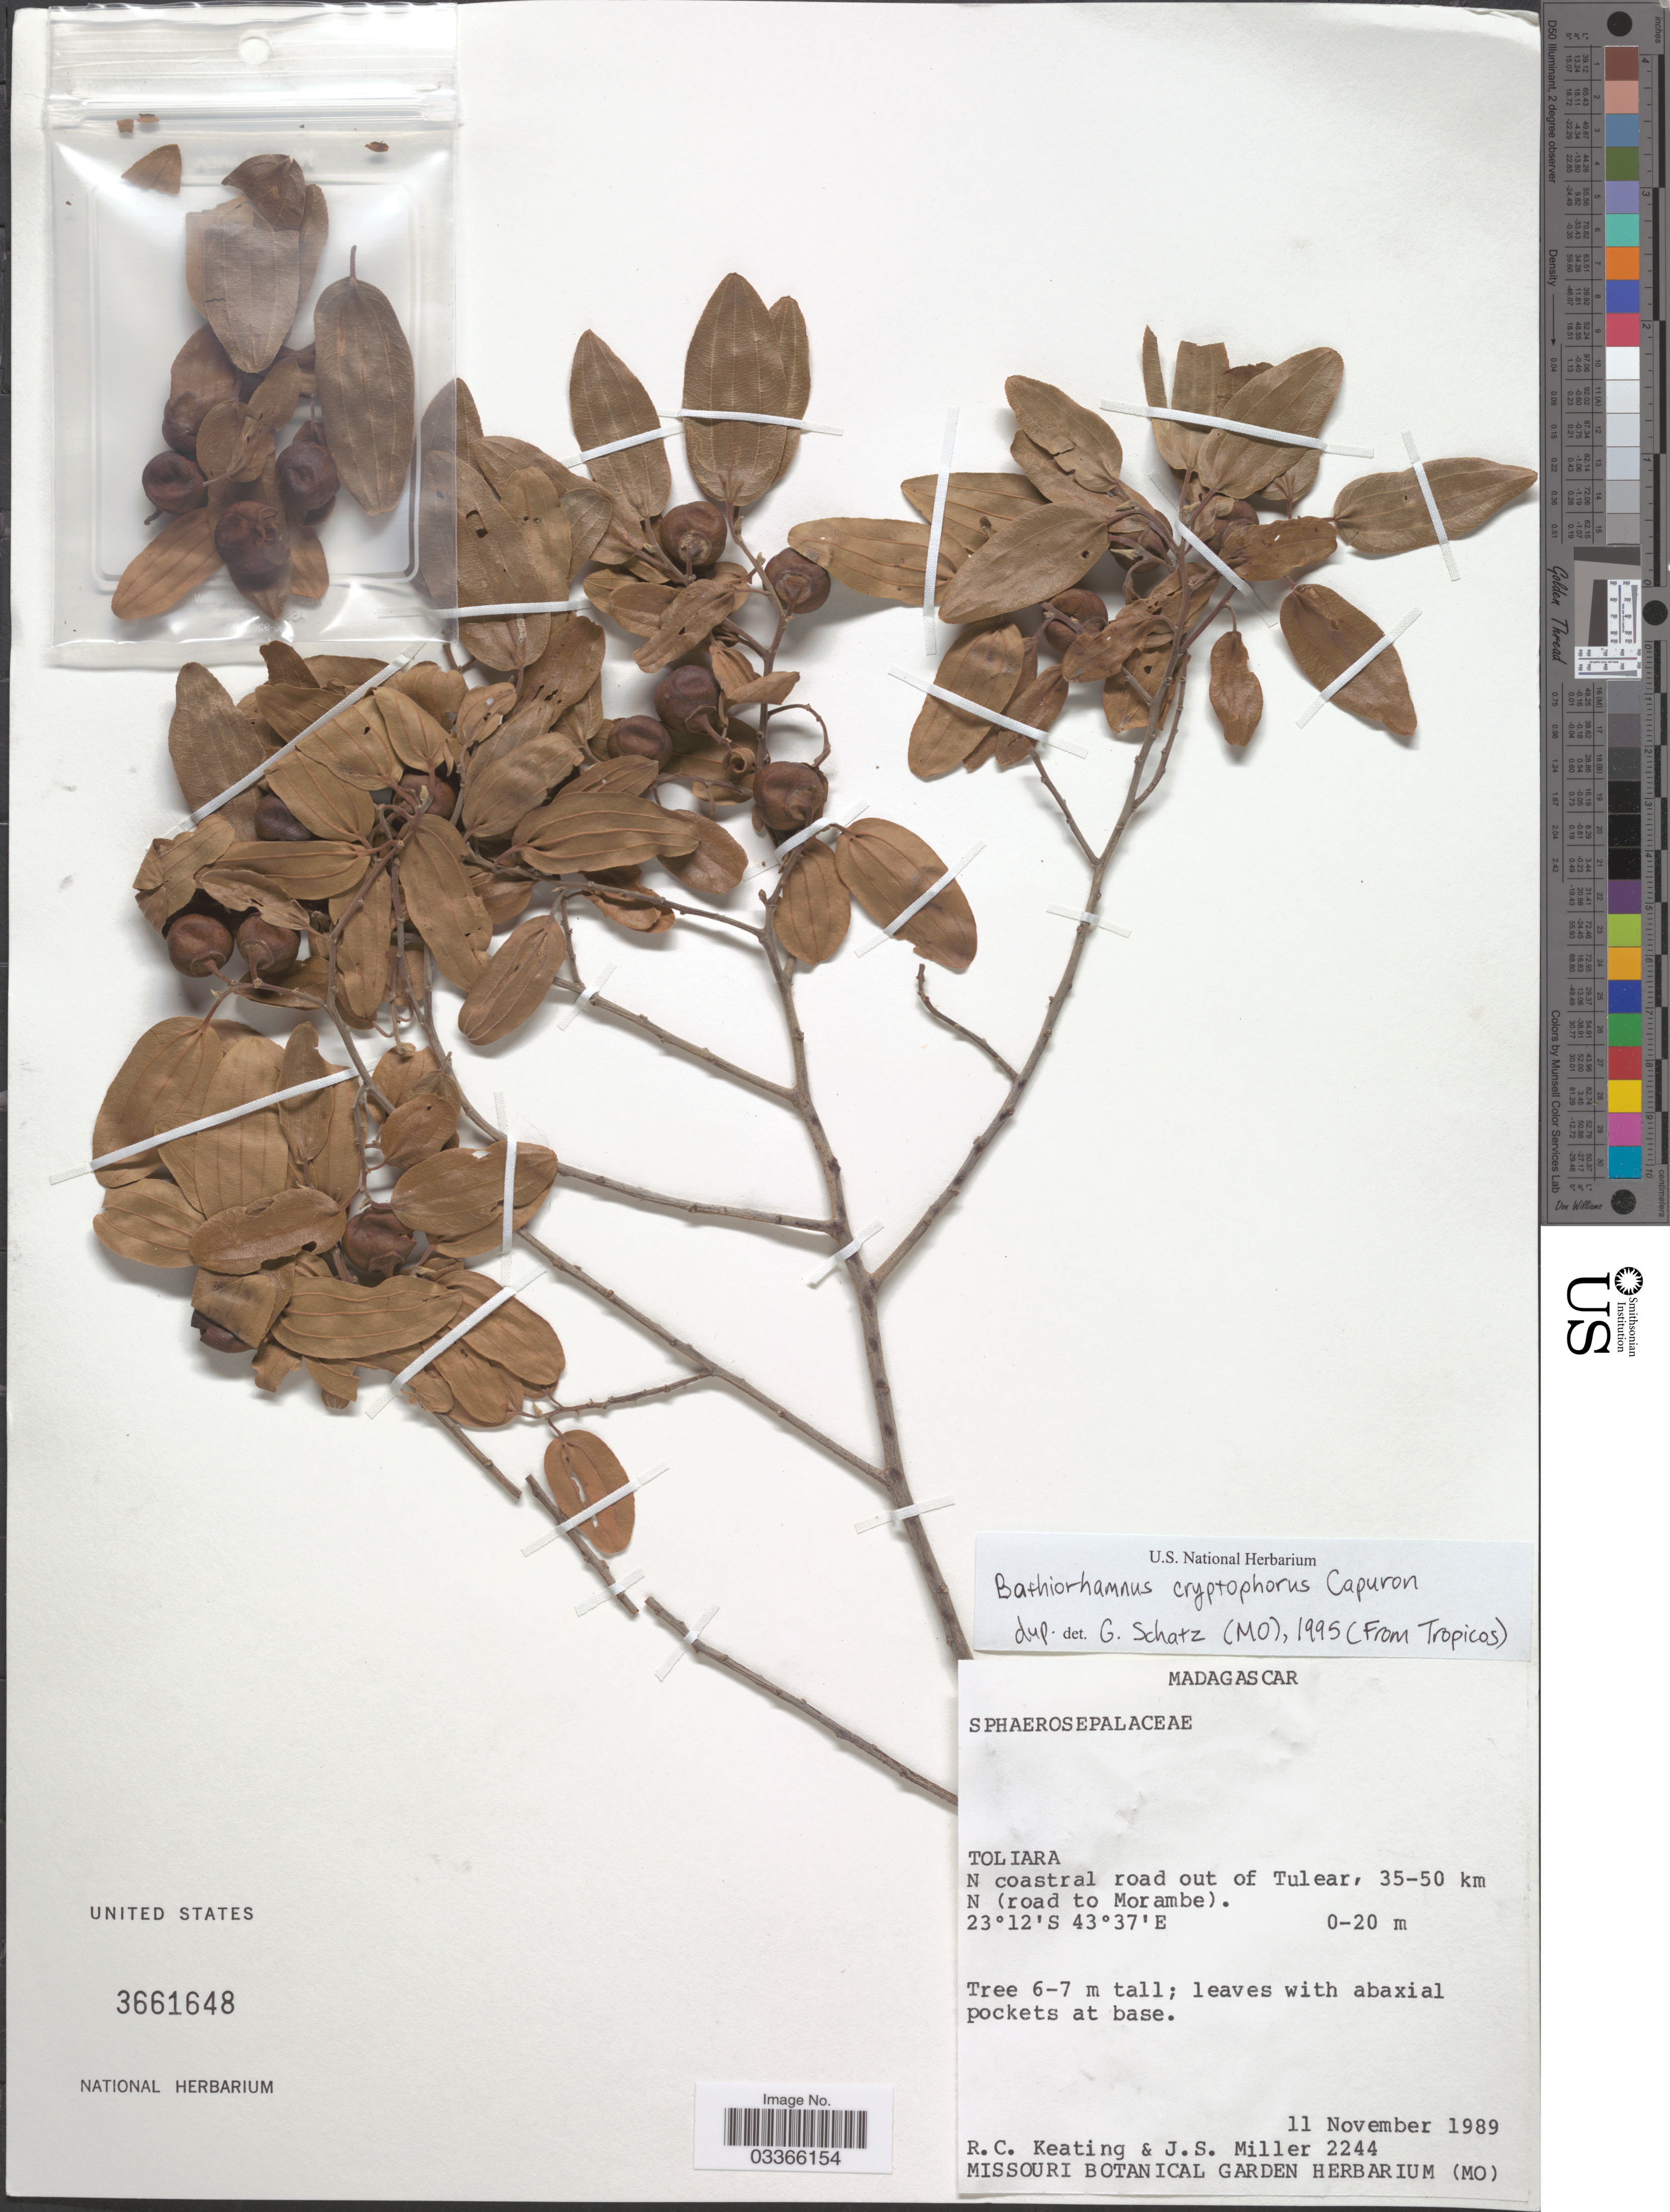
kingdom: Plantae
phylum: Tracheophyta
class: Magnoliopsida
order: Rosales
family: Rhamnaceae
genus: Bathiorhamnus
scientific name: Bathiorhamnus cryptophorus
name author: Capuron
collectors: R. C. Keating & J. S. Miller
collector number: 2244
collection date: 1989-11-11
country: Madagascar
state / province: Atsimo-Andrefana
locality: N coastral road out of Tulear, 35-50 km N (road to Morambe).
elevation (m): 0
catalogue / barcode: US 3661648